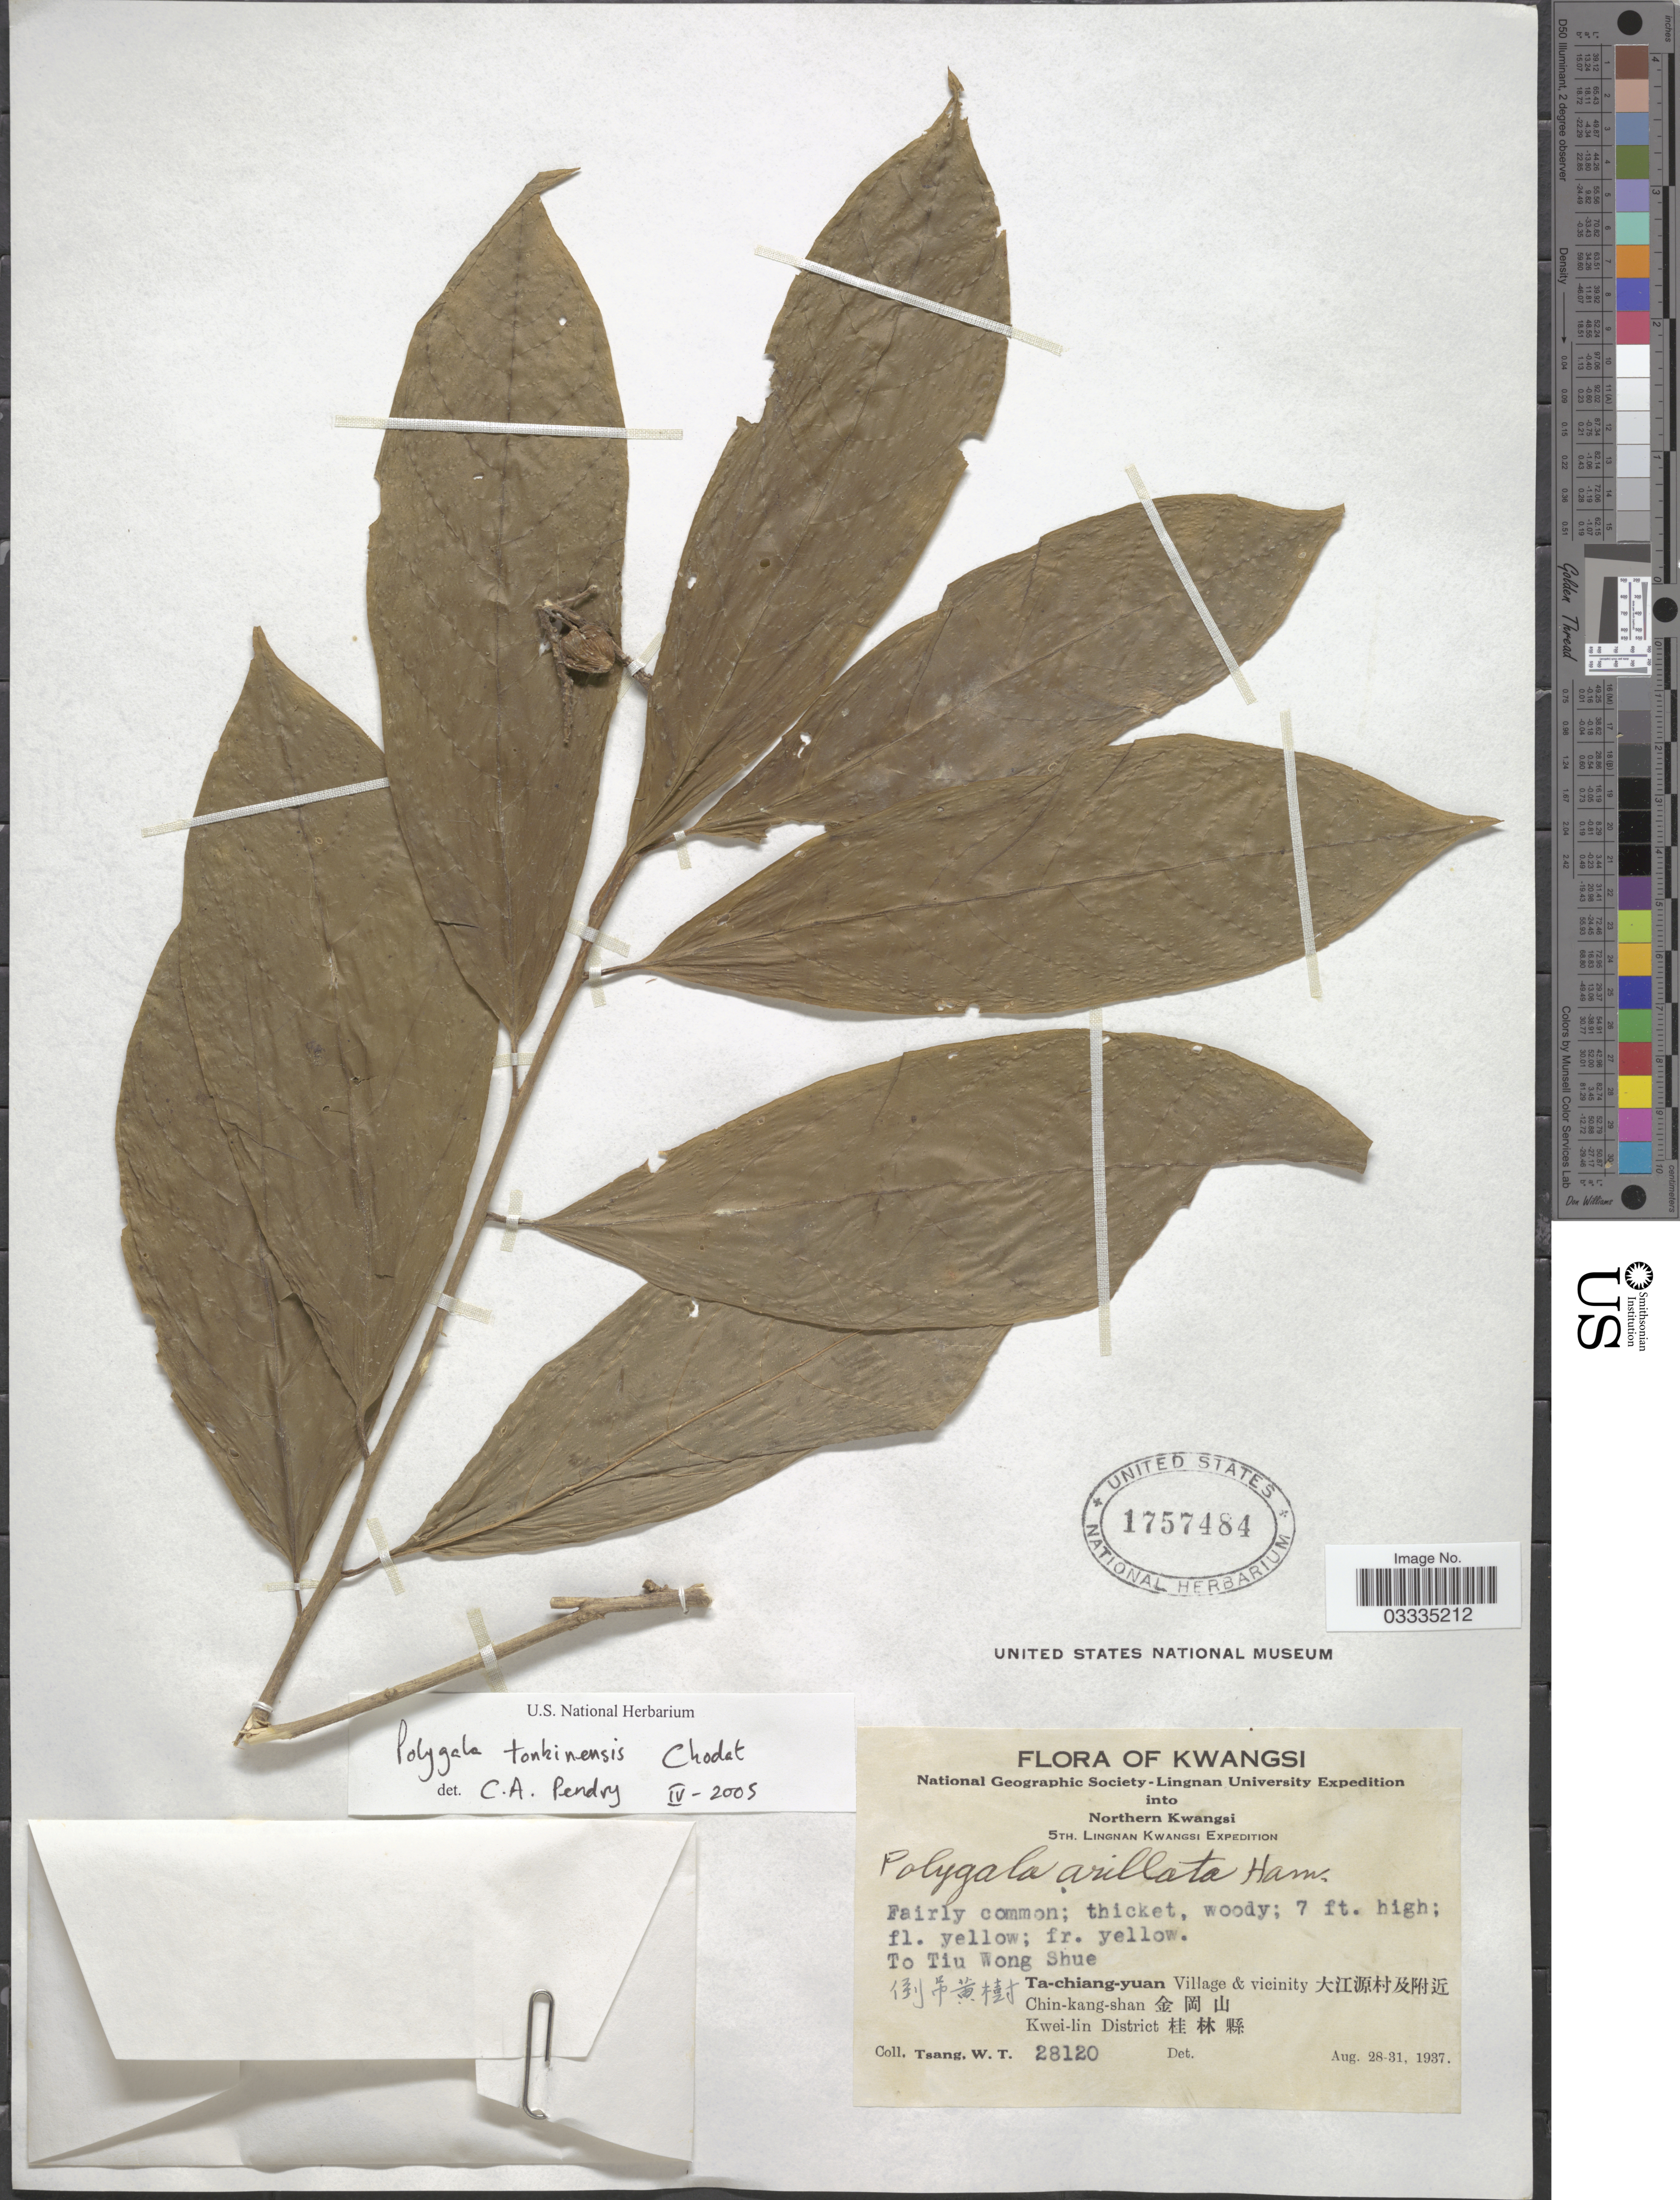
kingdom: Plantae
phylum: Tracheophyta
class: Magnoliopsida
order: Fabales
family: Polygalaceae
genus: Polygala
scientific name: Polygala tonkinensis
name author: Chodat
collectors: W. T. Tsang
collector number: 28120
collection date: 1937-08-28/1937-08-31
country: China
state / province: Guangxi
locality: Kwangsi. Northern Kwangsi. To Tiu Wong Shue X. Ta-chiang-yuan Village & vicinity X. Chin-kang-shan X. Kwei-lin District X.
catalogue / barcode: US 1757484